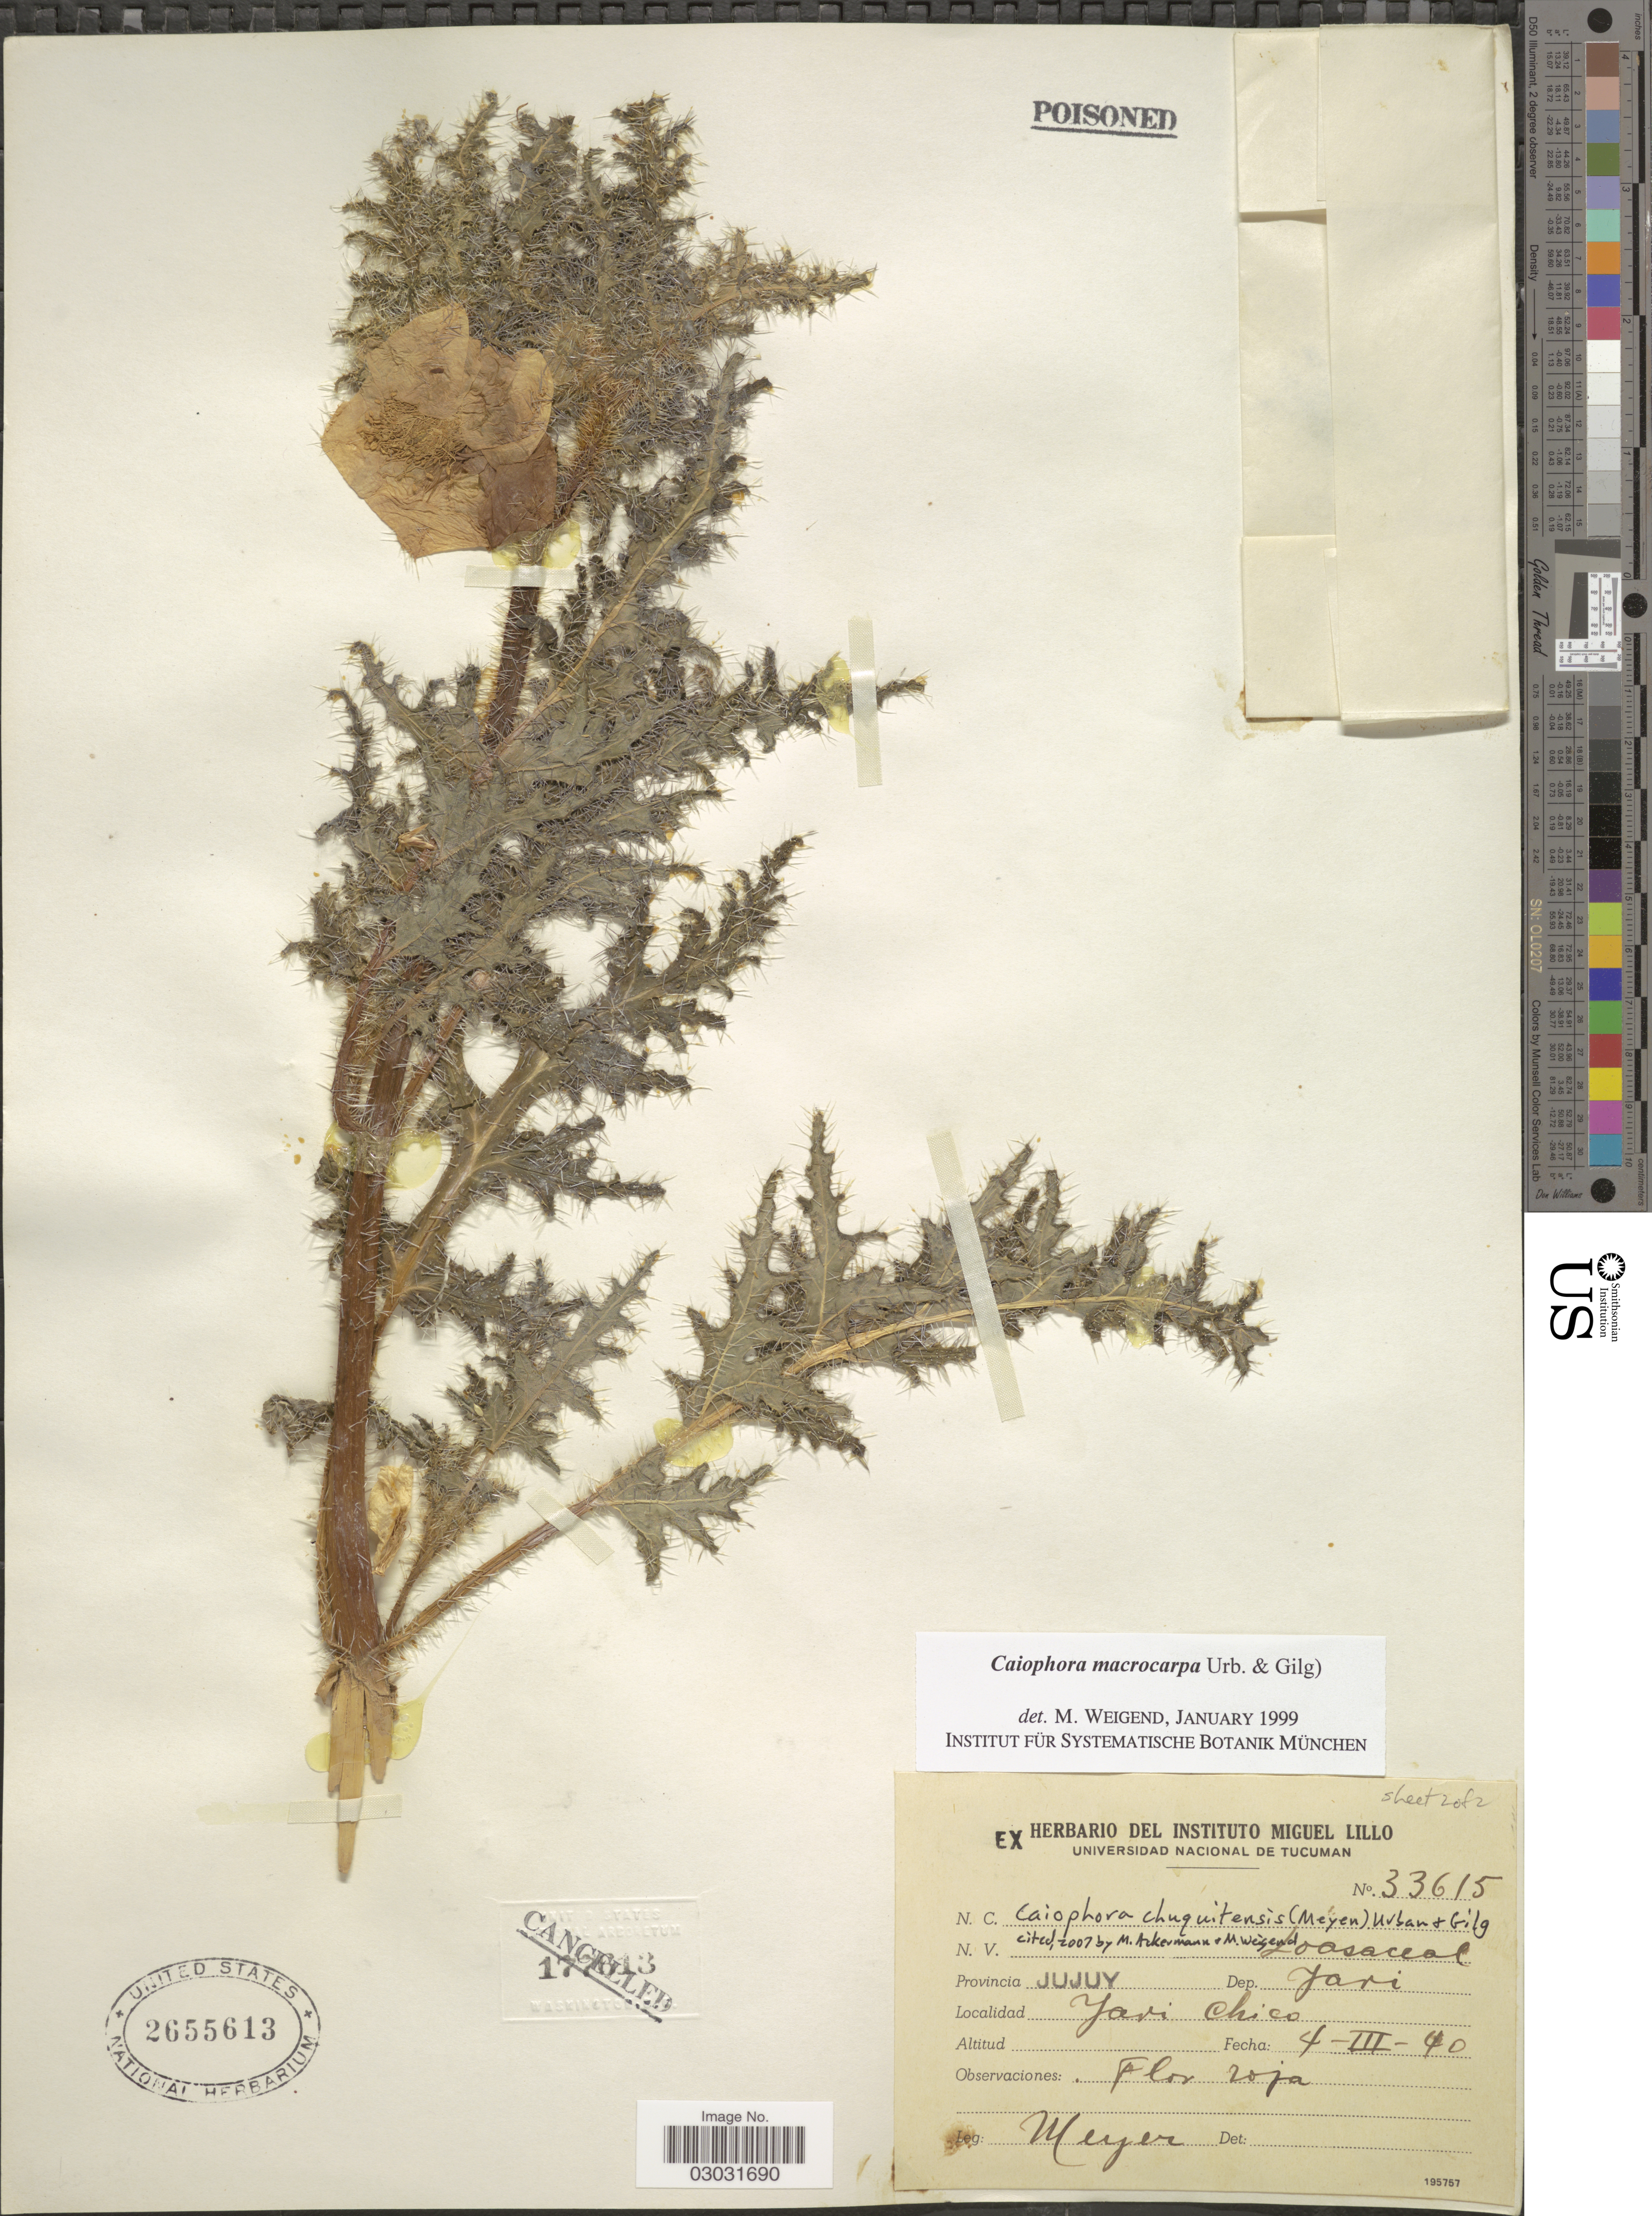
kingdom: Plantae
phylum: Tracheophyta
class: Magnoliopsida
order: Cornales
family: Loasaceae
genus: Caiophora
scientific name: Caiophora chuquitensis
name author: (Meyen) Urb. & Gilg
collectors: -- Meyer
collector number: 33615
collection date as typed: Transcribed d/m/y: 4/3/40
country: Argentina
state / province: Jujuy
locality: Dep. Jari, Jari Chico.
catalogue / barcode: US 2655613